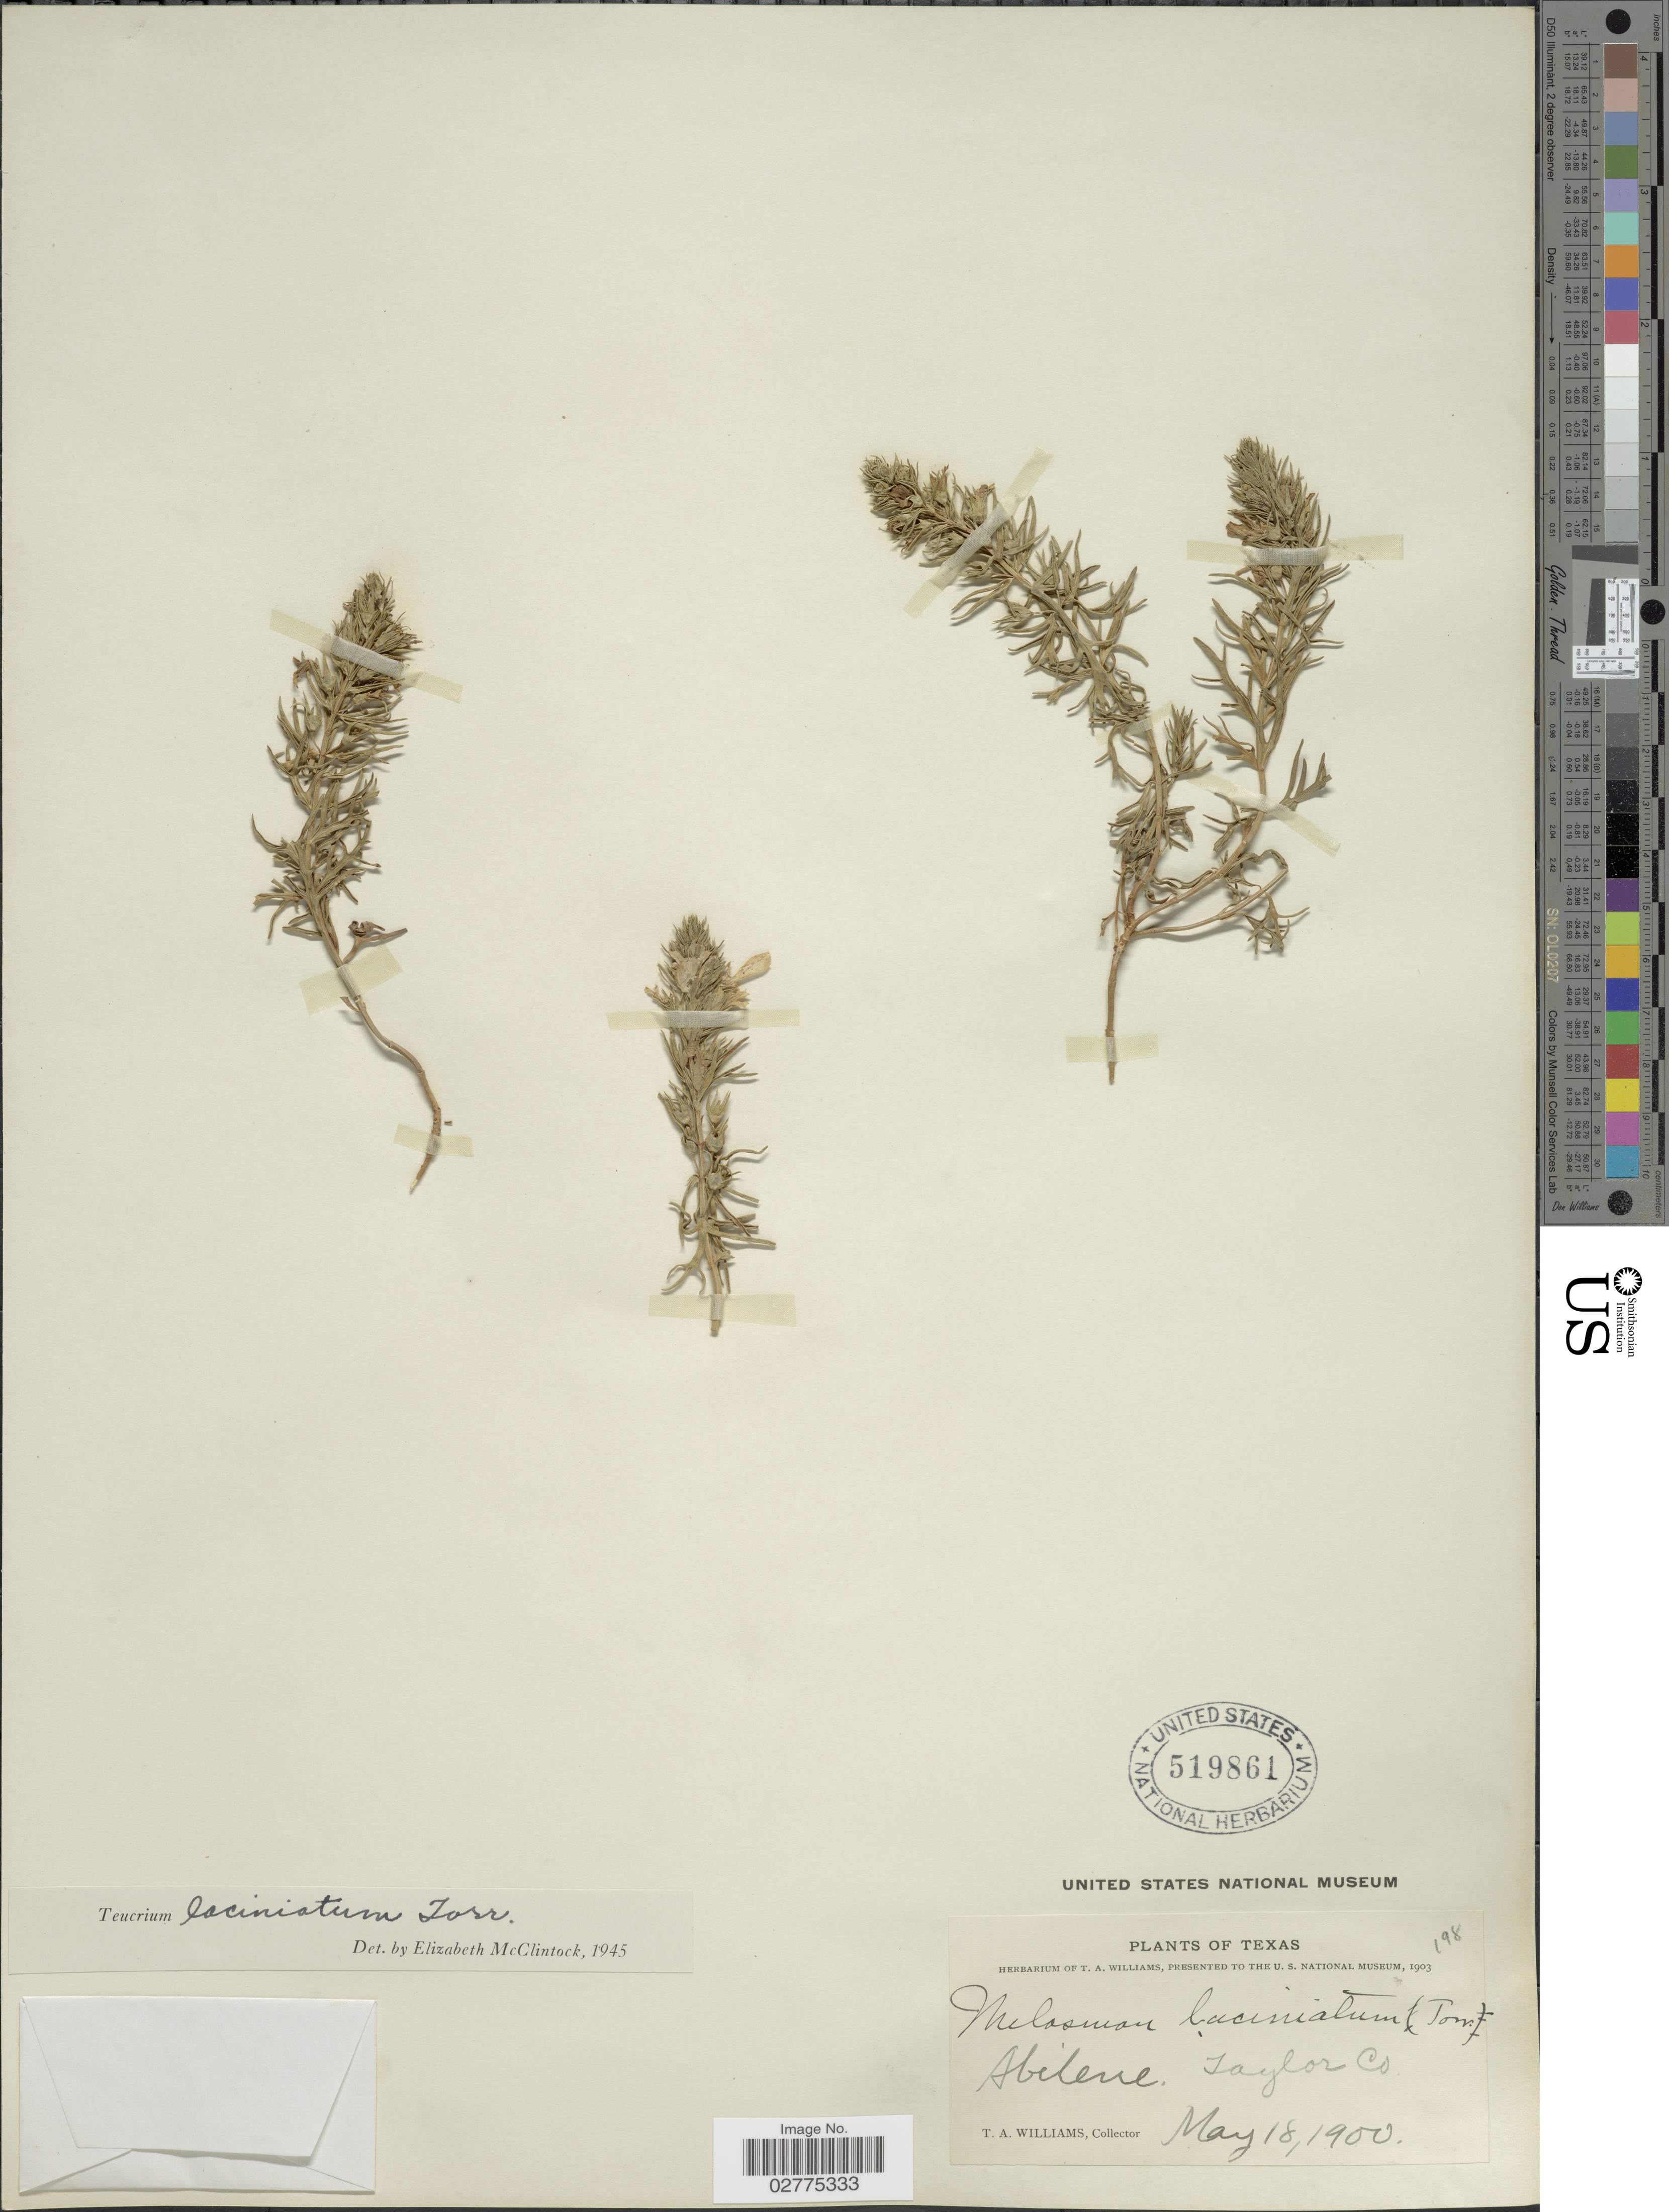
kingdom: Plantae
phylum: Tracheophyta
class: Magnoliopsida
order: Lamiales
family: Lamiaceae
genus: Teucrium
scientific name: Teucrium laciniatum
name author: Torr.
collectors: T. A. Williams (herbarium)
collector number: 198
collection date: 1900-05-18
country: United States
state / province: Texas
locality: Abilene, Taylor Co.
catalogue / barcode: US 519861